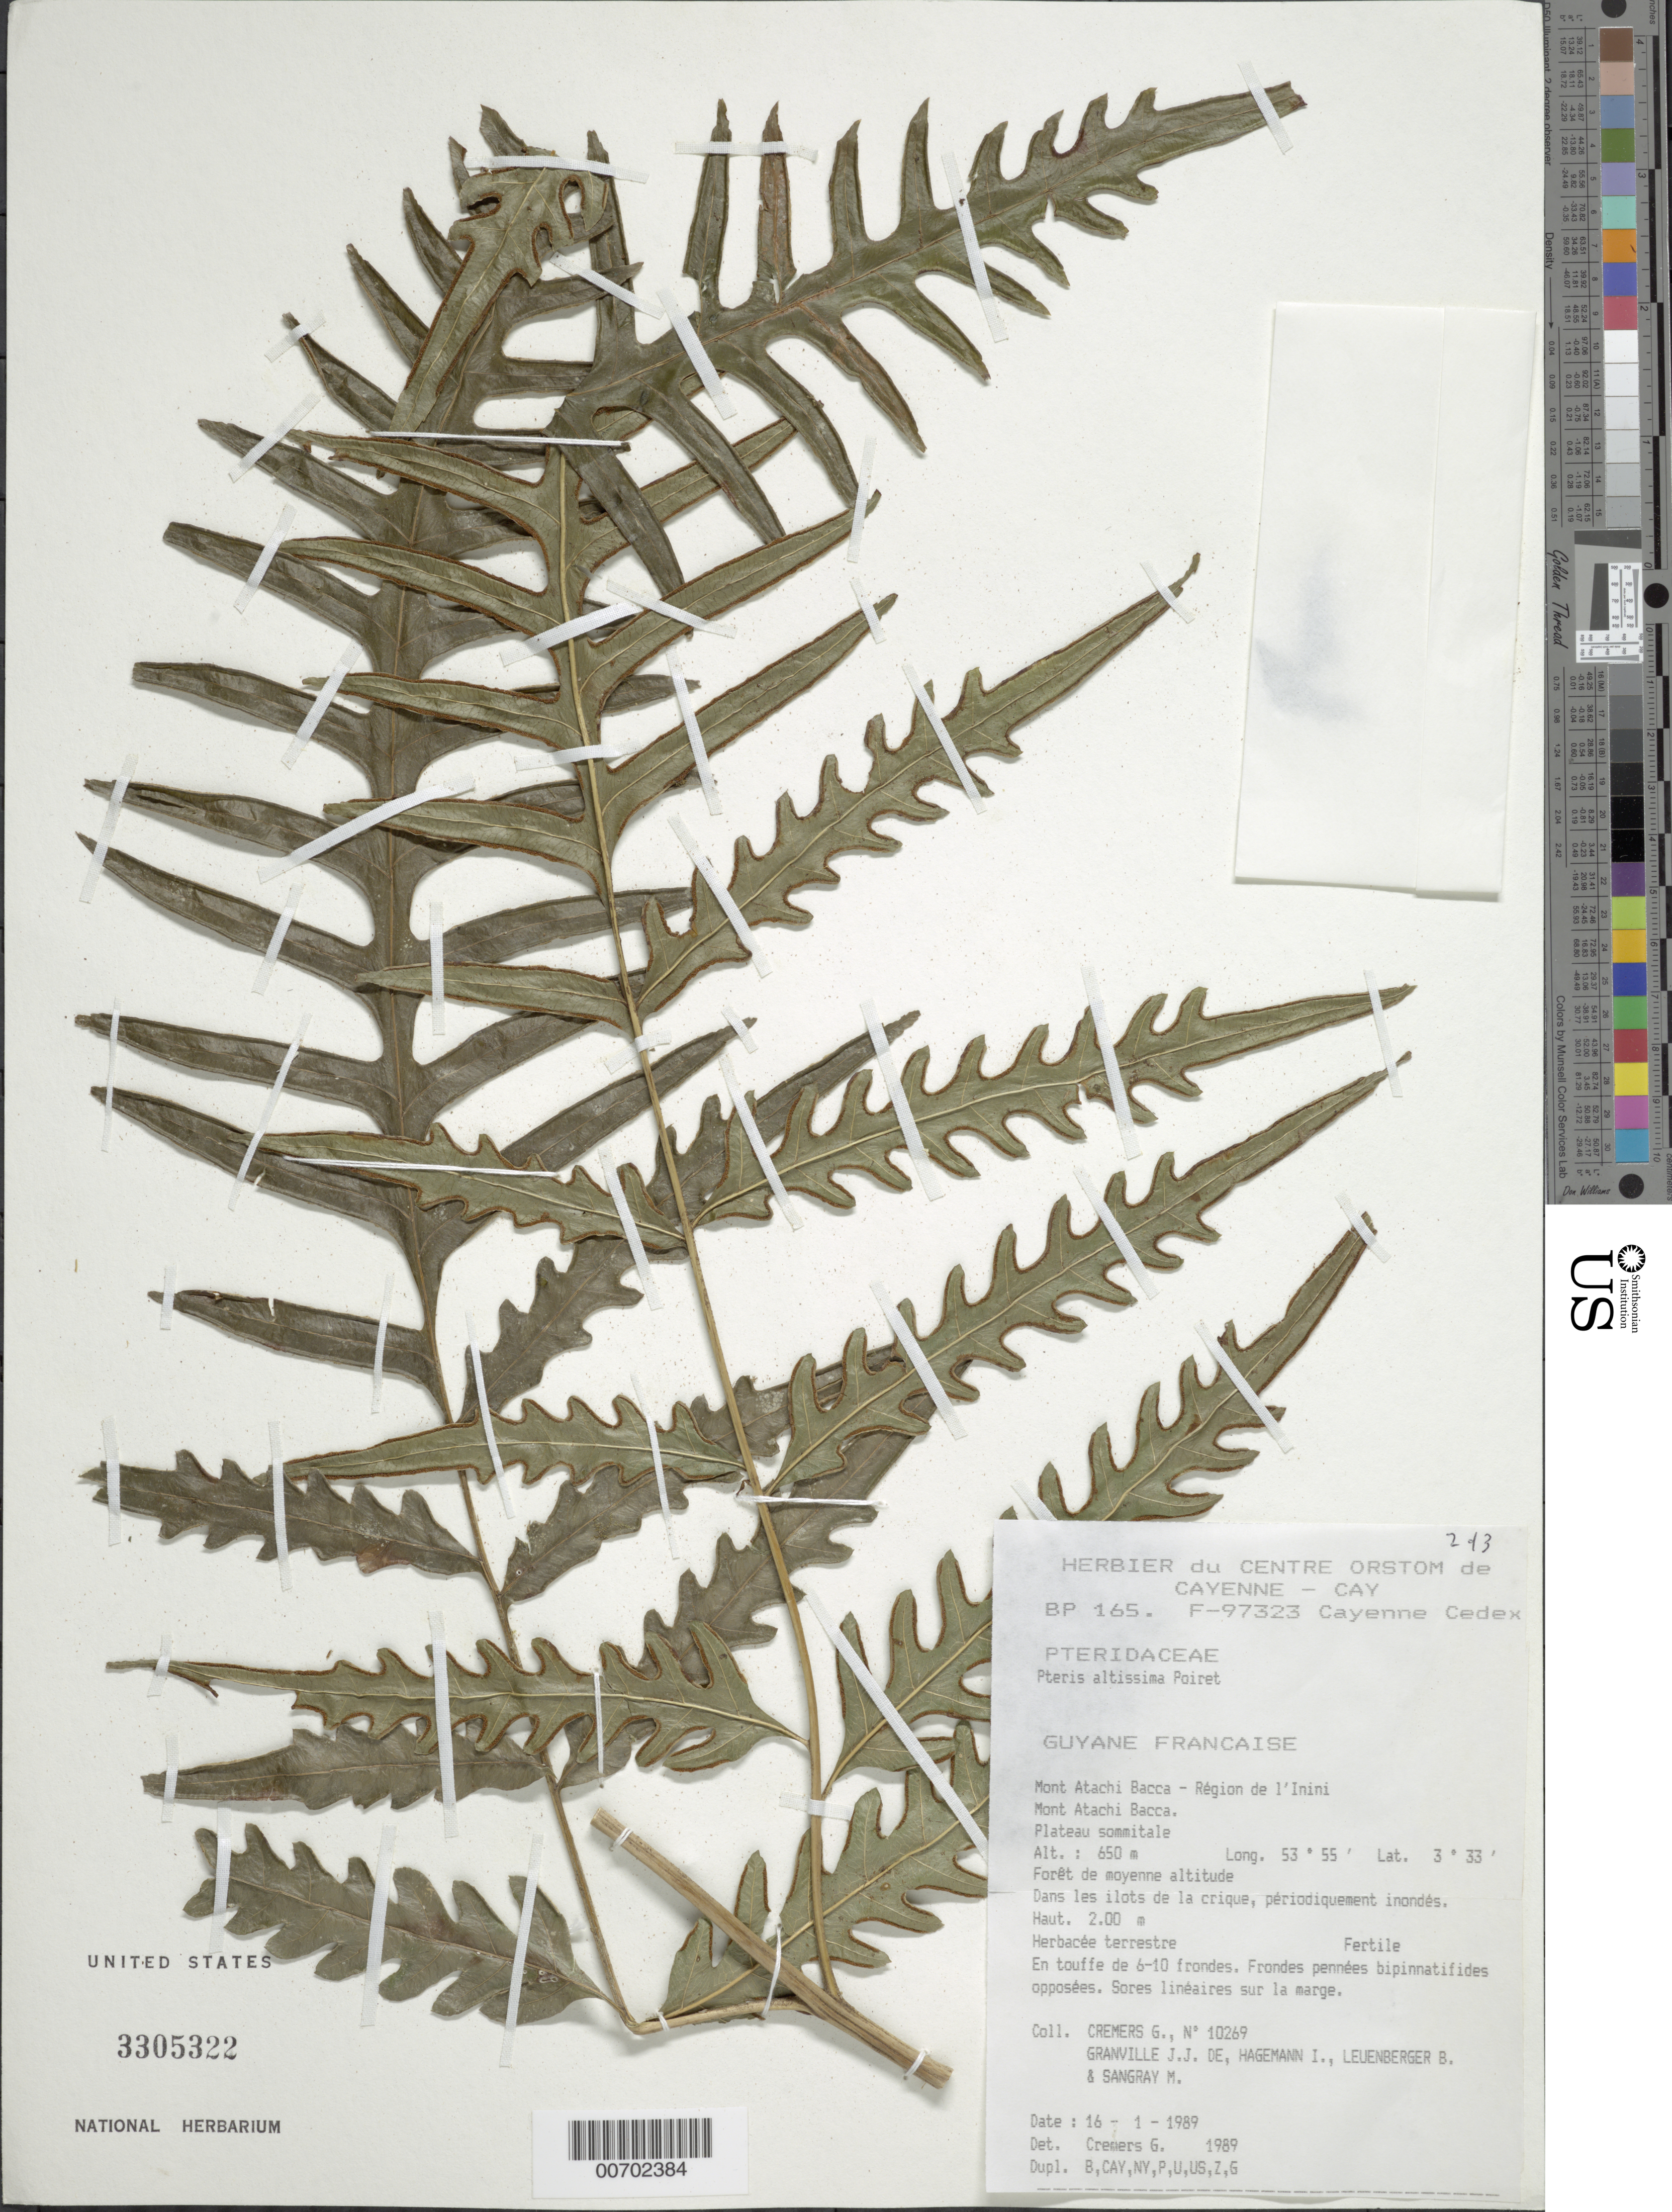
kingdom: Plantae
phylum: Tracheophyta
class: Polypodiopsida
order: Polypodiales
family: Pteridaceae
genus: Pteris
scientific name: Pteris altissima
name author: Poir.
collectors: G. Cremers, J.-J. de Granville, I. Hagemann, B. Leuenberger & M. Sangray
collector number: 10269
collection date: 1989-01-16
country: French Guiana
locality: Mont Atachi Bacca - Region de l' Inini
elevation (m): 650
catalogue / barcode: US 3305322